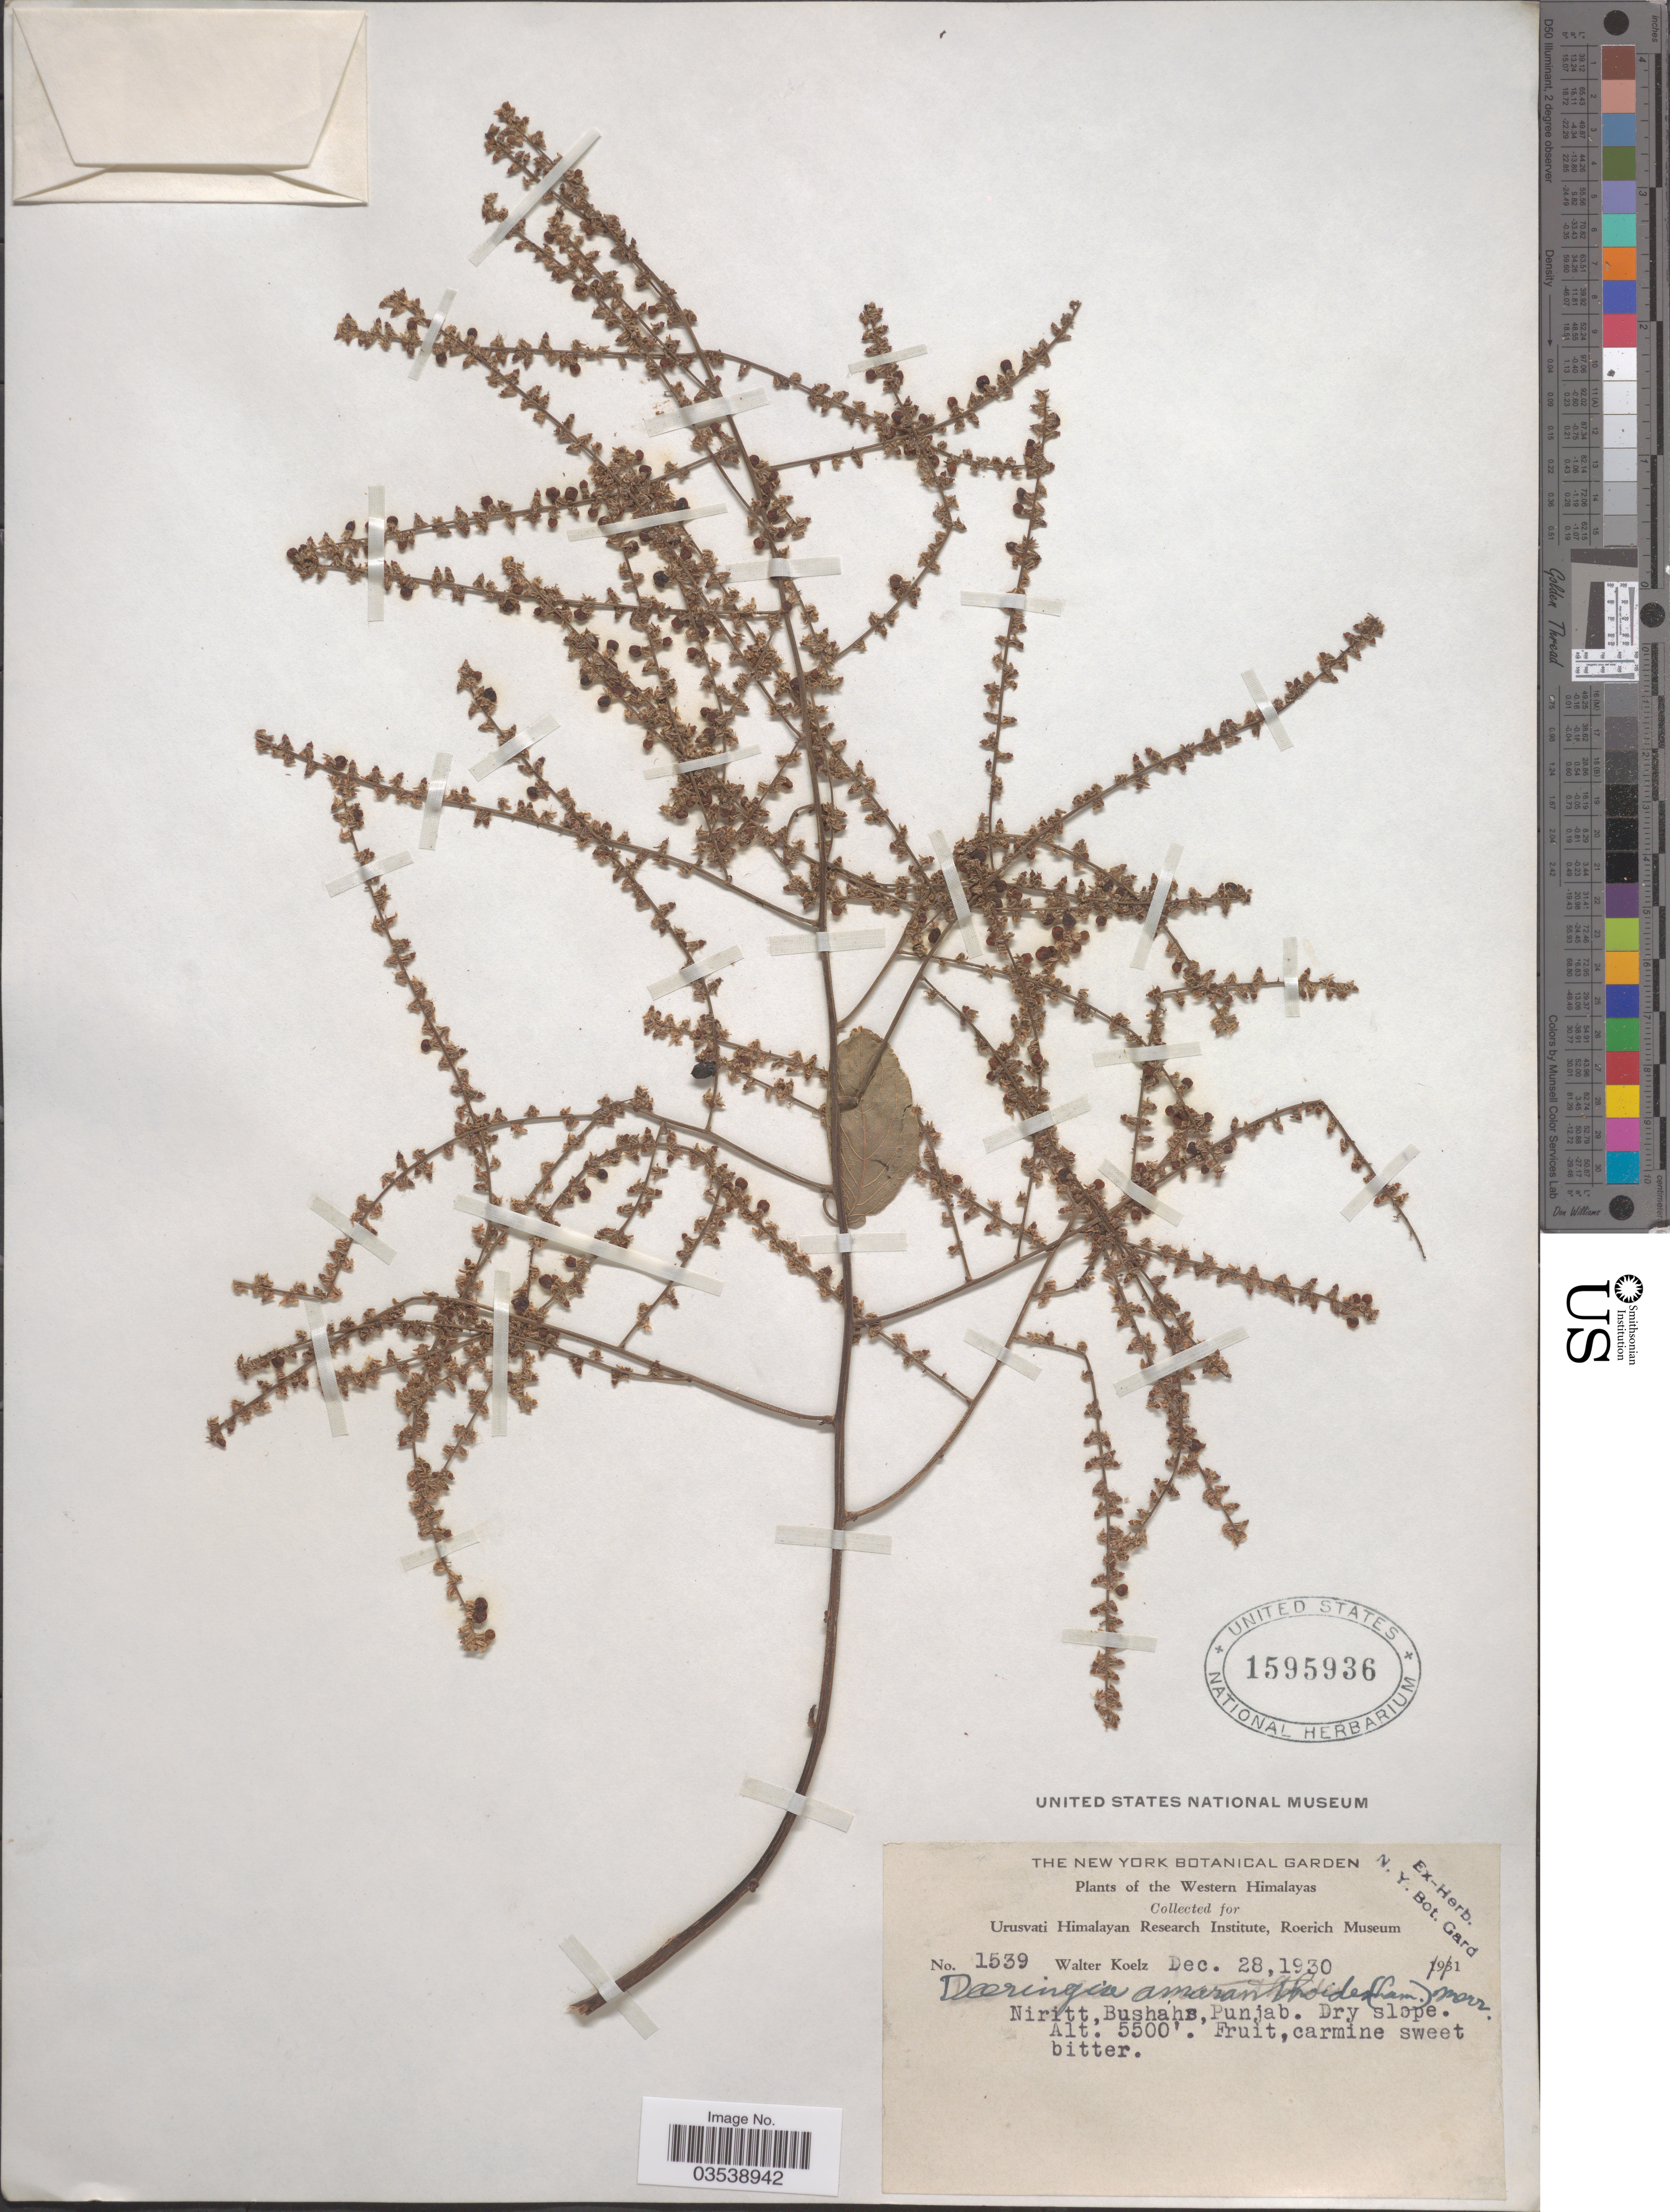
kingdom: Plantae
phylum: Tracheophyta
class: Magnoliopsida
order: Caryophyllales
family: Amaranthaceae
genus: Deeringia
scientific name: Deeringia amaranthoides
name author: (Lam.) Merr.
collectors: W. N. Koelz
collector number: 1539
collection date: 1930-12-28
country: India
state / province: Punjab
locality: Western Himalayas. Niritt, Bushahs.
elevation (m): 1676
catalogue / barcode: US 1595936